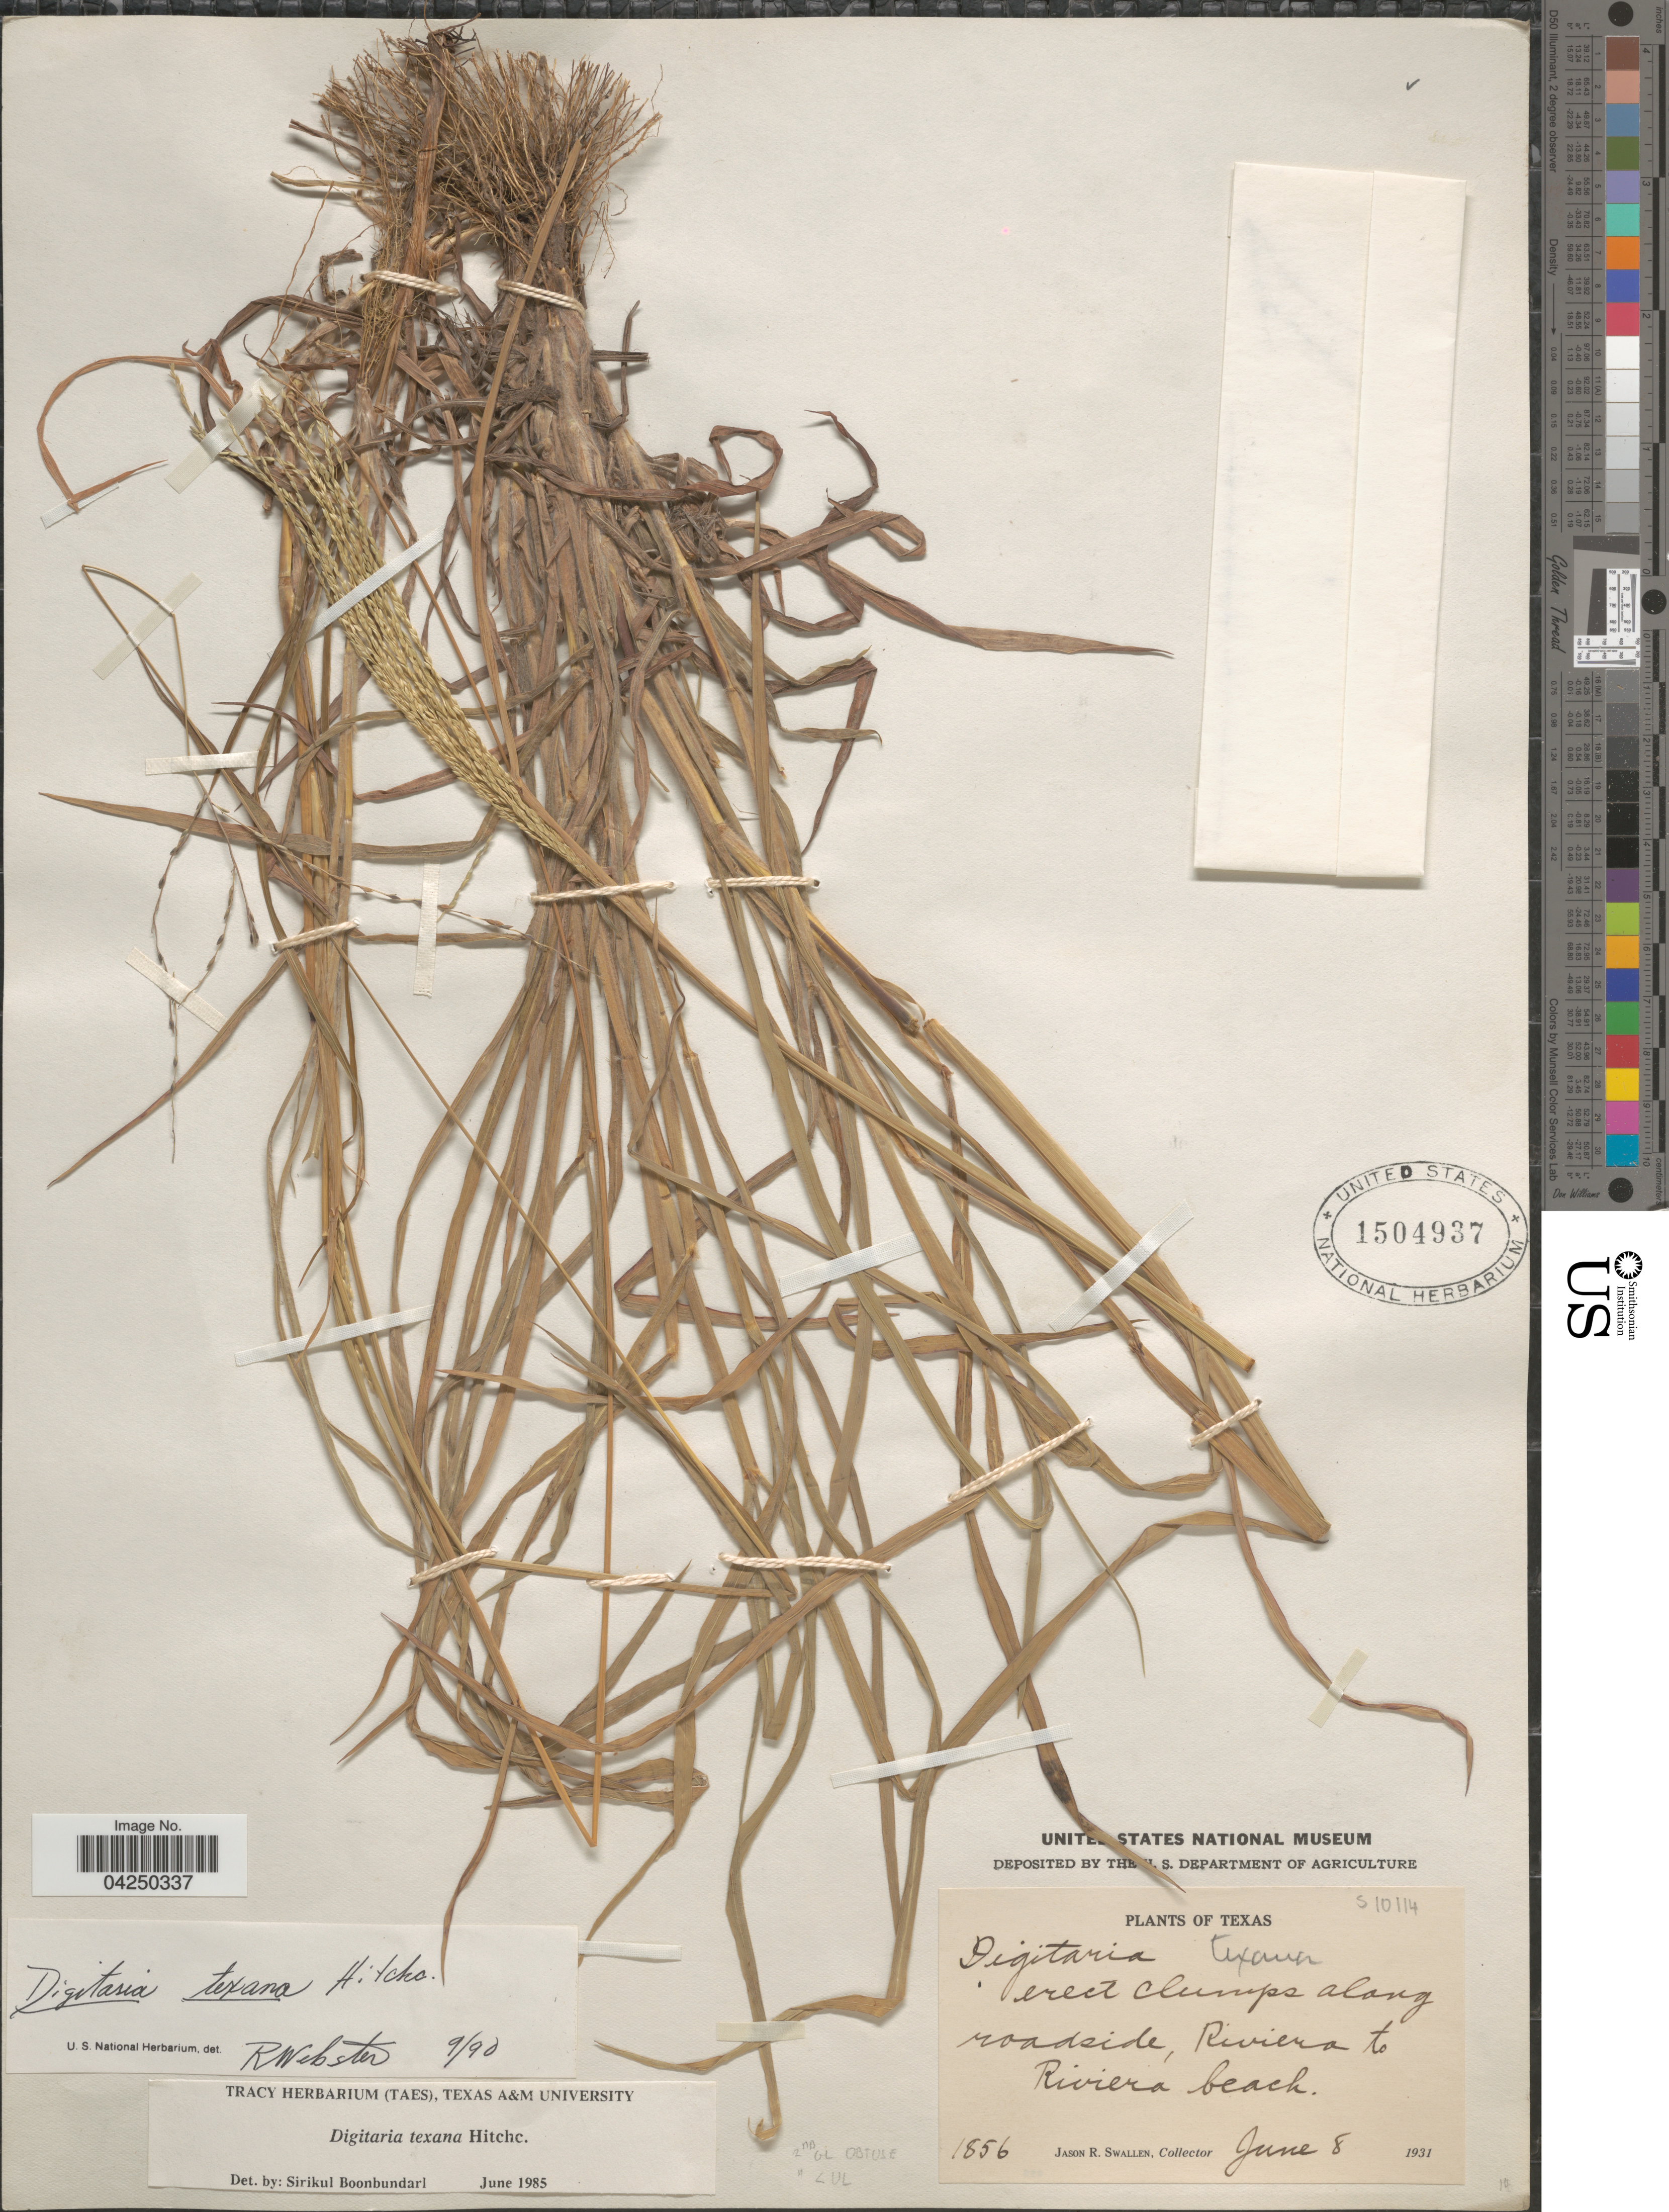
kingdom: Plantae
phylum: Tracheophyta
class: Liliopsida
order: Poales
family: Poaceae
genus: Digitaria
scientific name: Digitaria texana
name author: Hitchc.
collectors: J. R. Swallen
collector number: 1856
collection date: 1931-06-08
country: United States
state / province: Texas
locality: Erect clumps along oadside, Riviera to Riviera beach.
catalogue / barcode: US 1504937